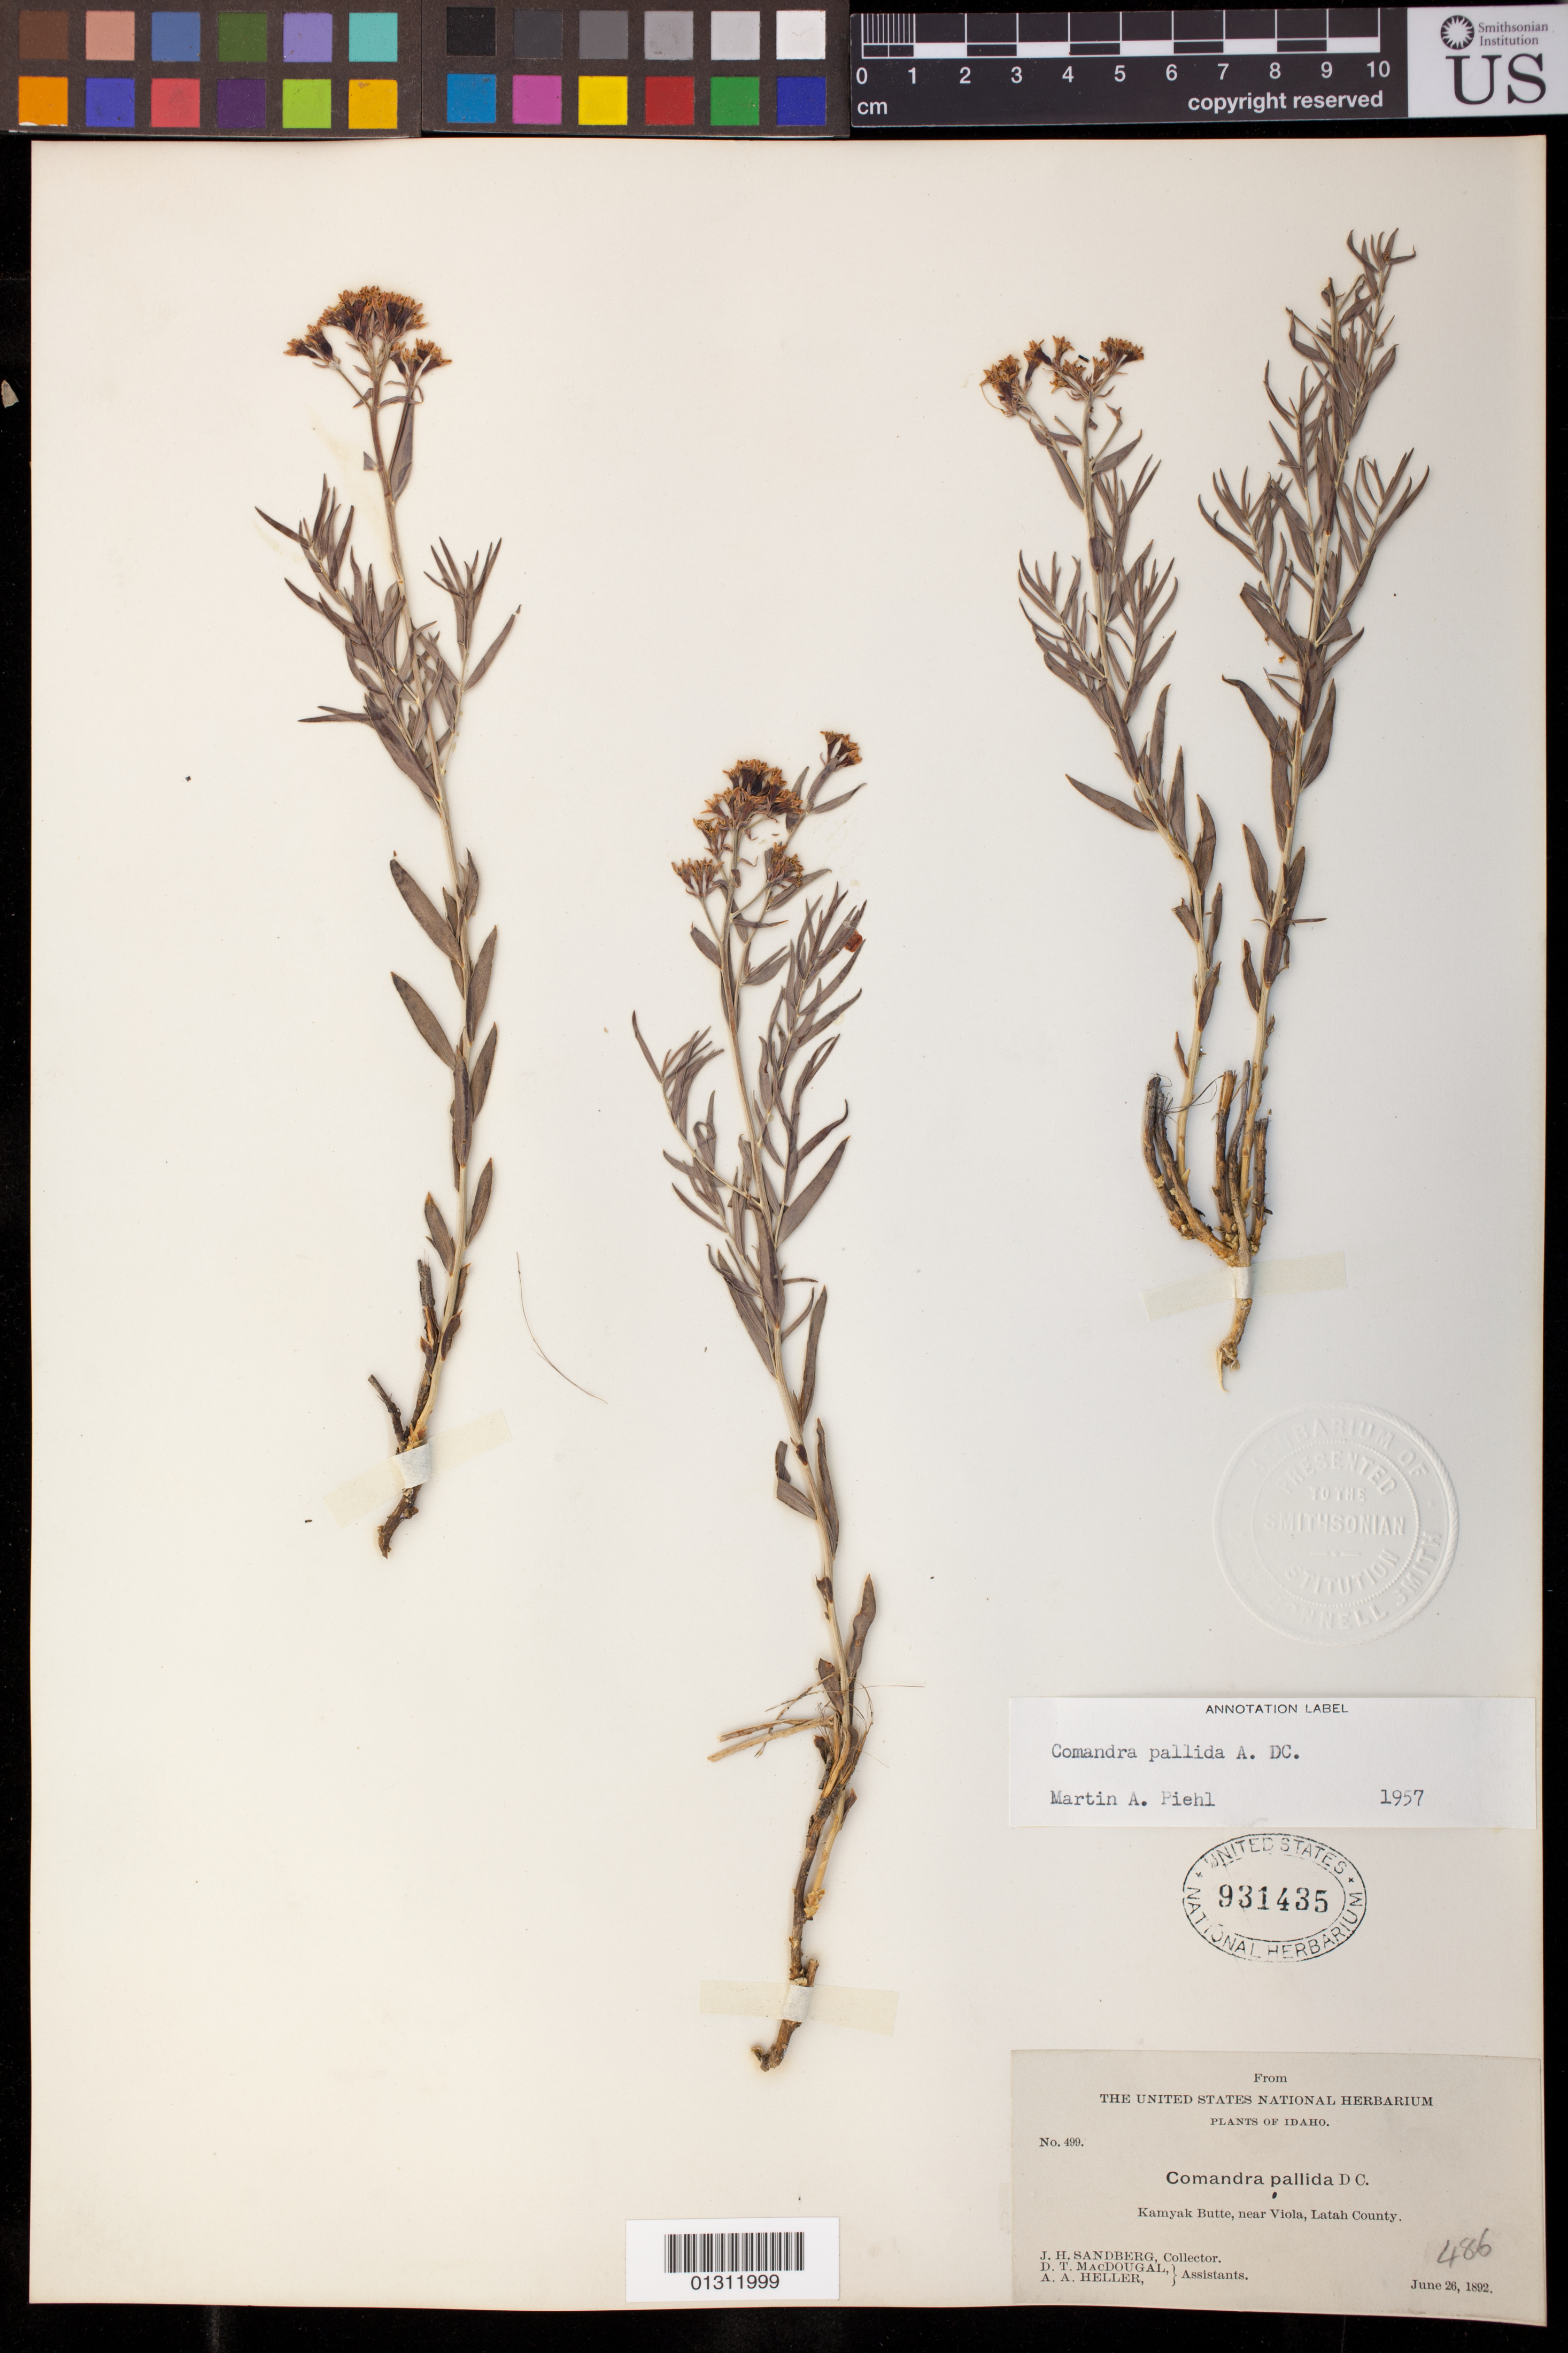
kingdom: Plantae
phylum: Tracheophyta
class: Magnoliopsida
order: Santalales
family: Comandraceae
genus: Comandra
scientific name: Comandra pallida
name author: A. DC.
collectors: J. H. Sandberg, D. T. MacDougal & A. A. Heller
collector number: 499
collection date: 1892-06-26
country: United States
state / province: Idaho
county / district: Latah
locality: Kamyak Butte, near Viola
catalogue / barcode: US 931435